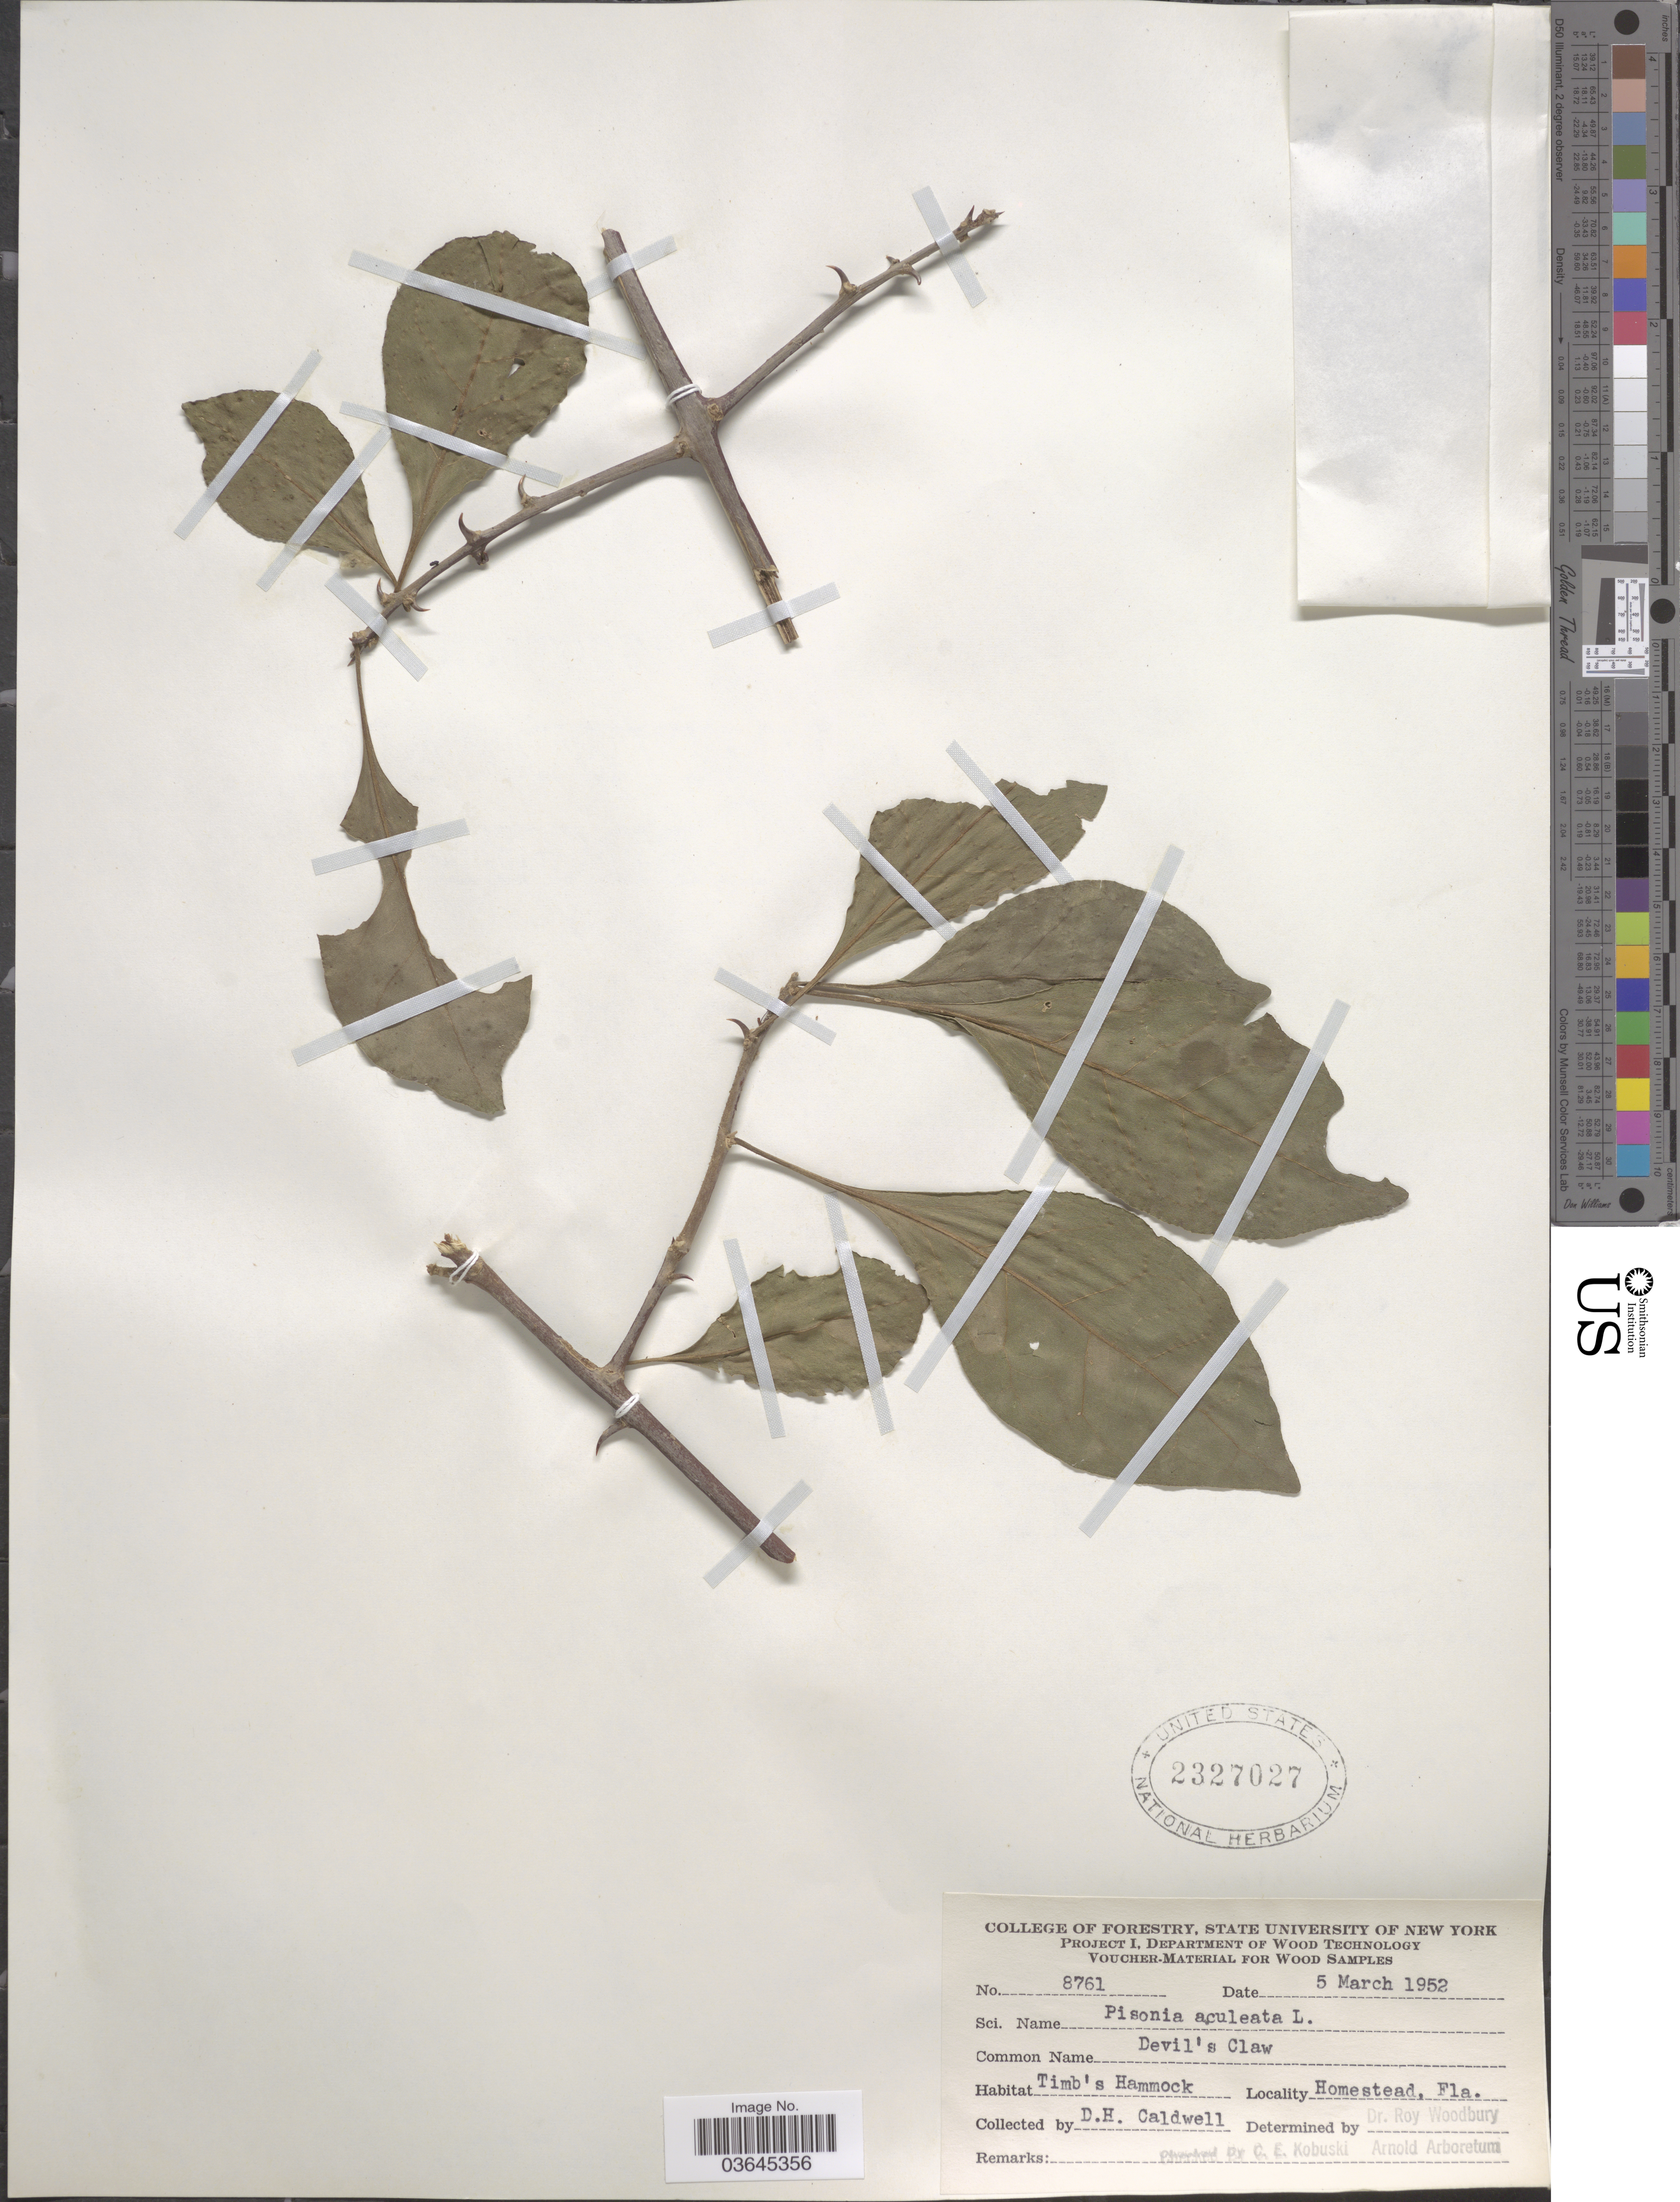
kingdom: Plantae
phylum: Tracheophyta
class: Magnoliopsida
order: Caryophyllales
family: Nyctaginaceae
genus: Pisonia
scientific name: Pisonia aculeata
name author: L.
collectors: D. H. Caldwell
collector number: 8761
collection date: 1952-03-05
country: United States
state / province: Florida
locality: Timb's Hammock. Homestead.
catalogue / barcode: US 2327027